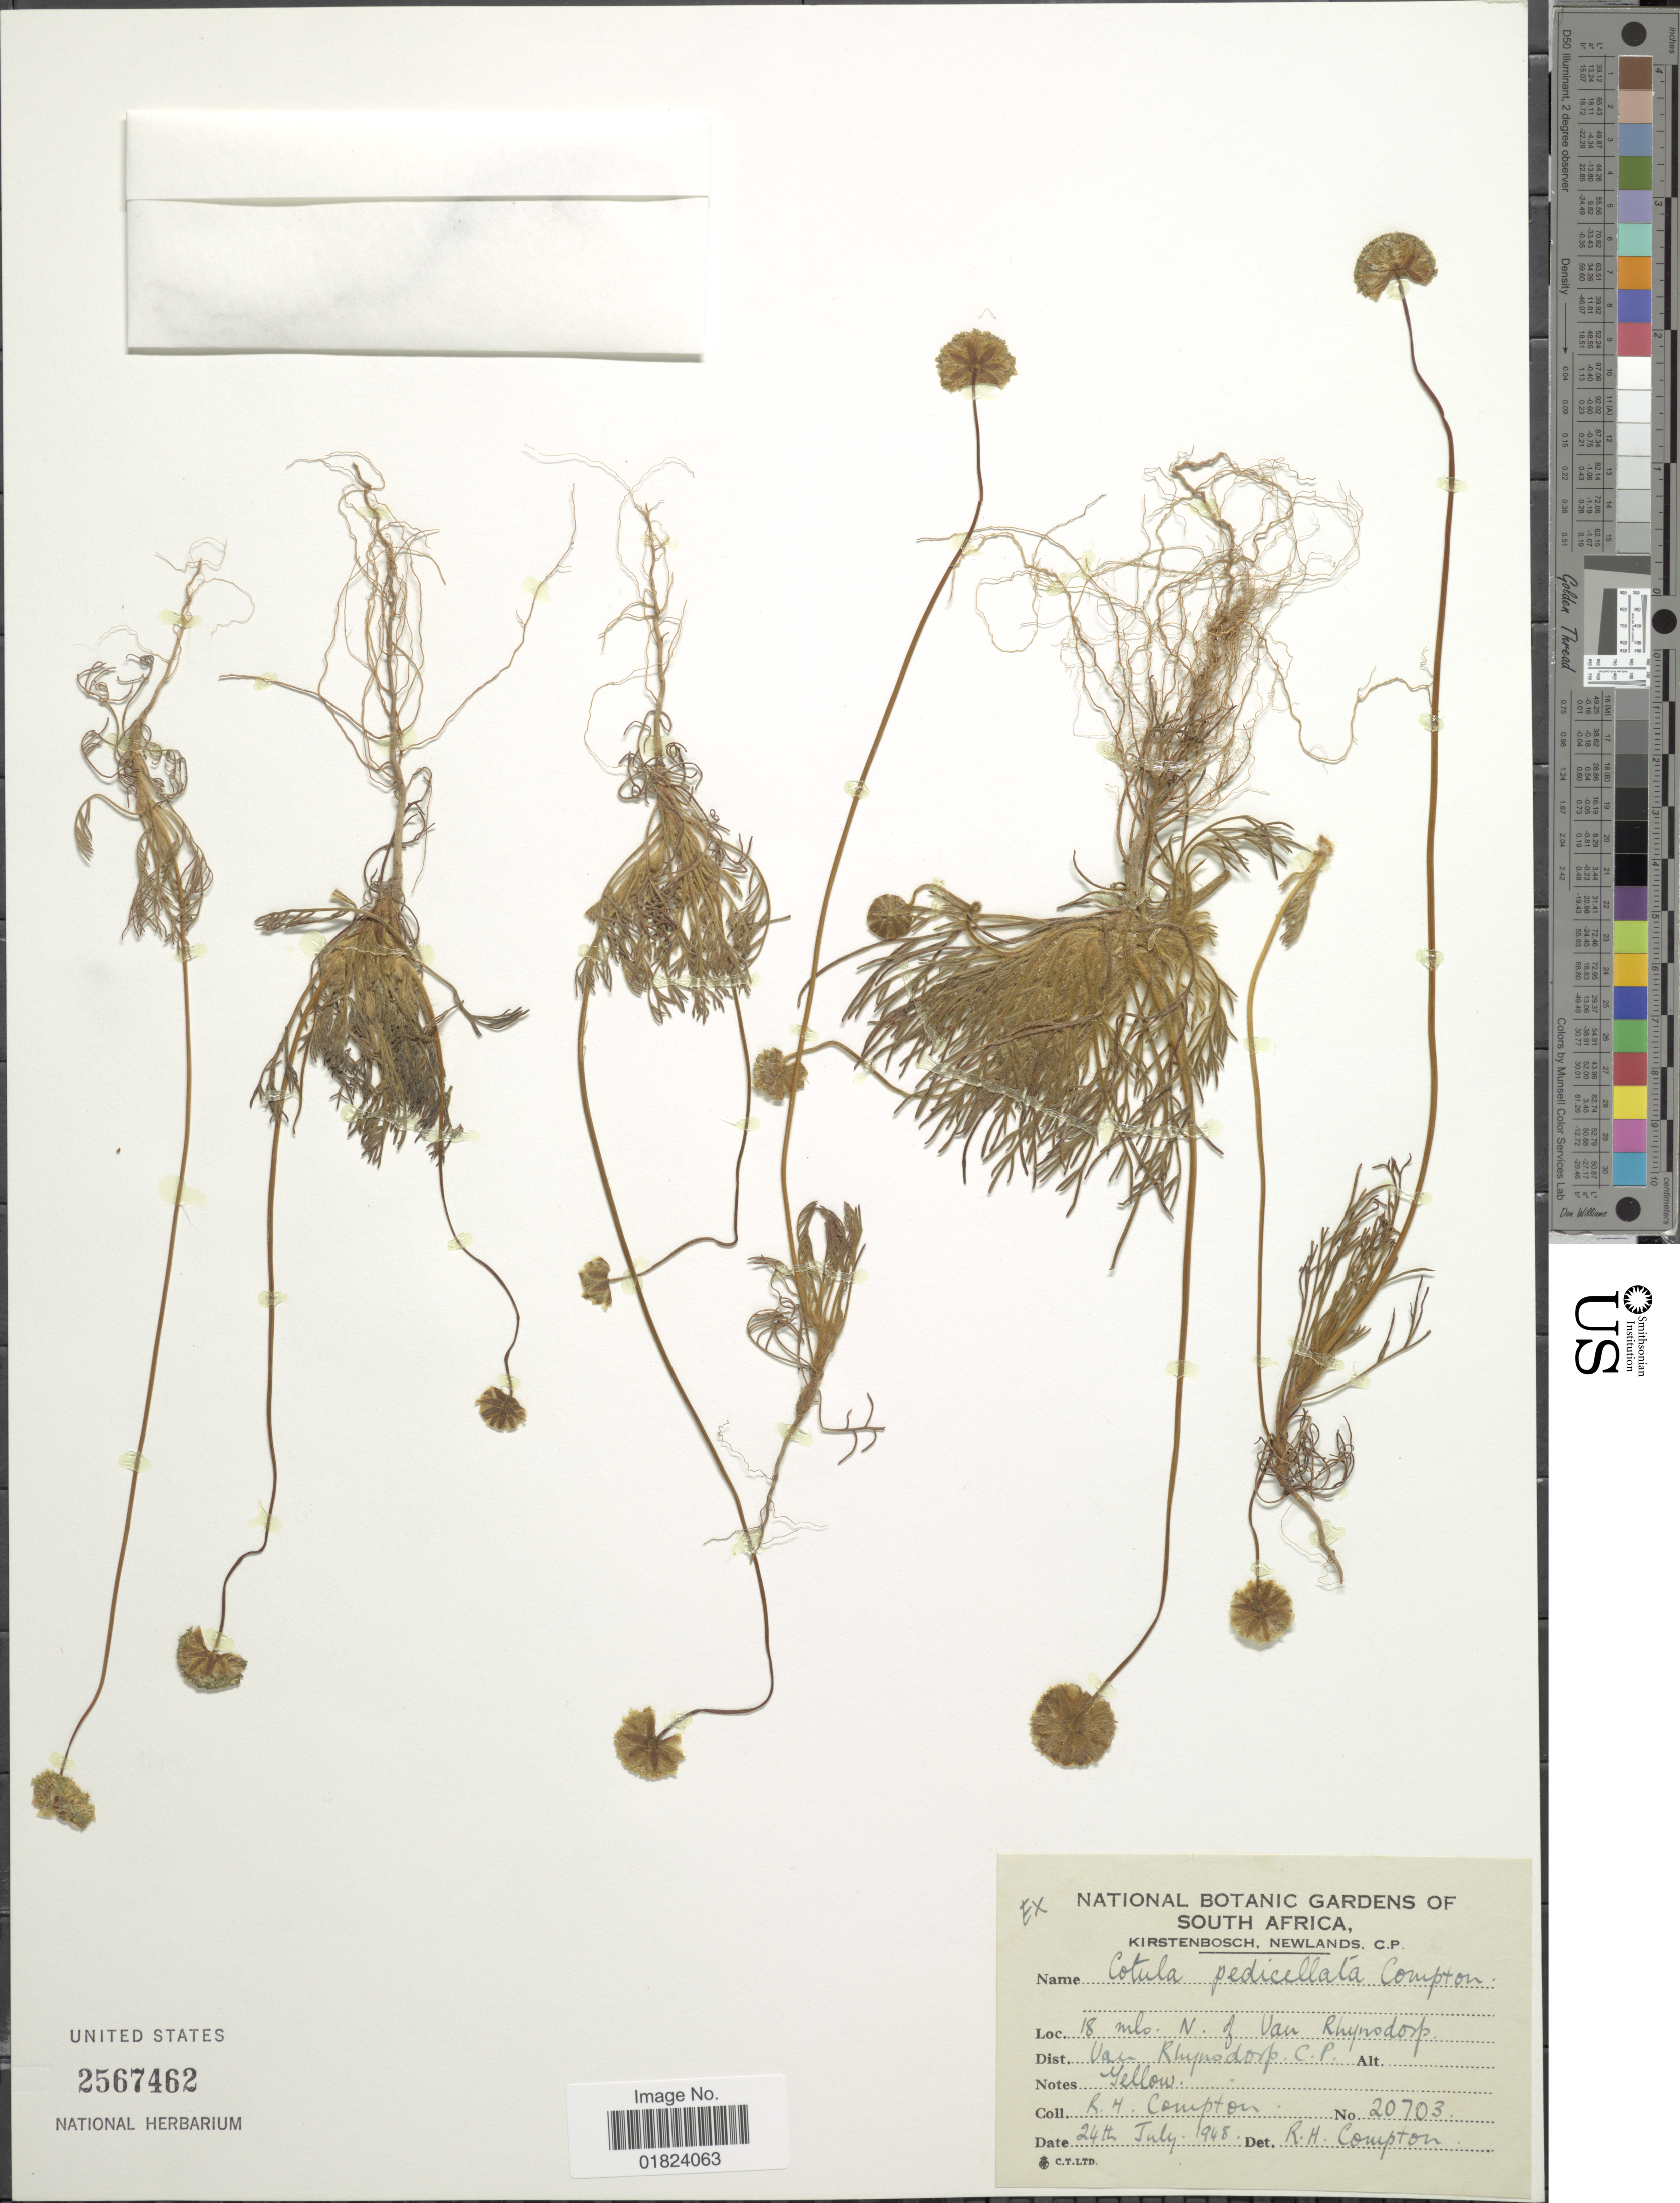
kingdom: Plantae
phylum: Tracheophyta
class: Magnoliopsida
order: Asterales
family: Asteraceae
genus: Cotula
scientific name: Cotula pedicellata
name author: Compton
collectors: R. H. Compton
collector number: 20703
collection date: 1948-07-24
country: South Africa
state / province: Western Cape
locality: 18 mls. N. of Van Rhynsdorp, Dist. Van Rhynsdorp.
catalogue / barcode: US 2567462